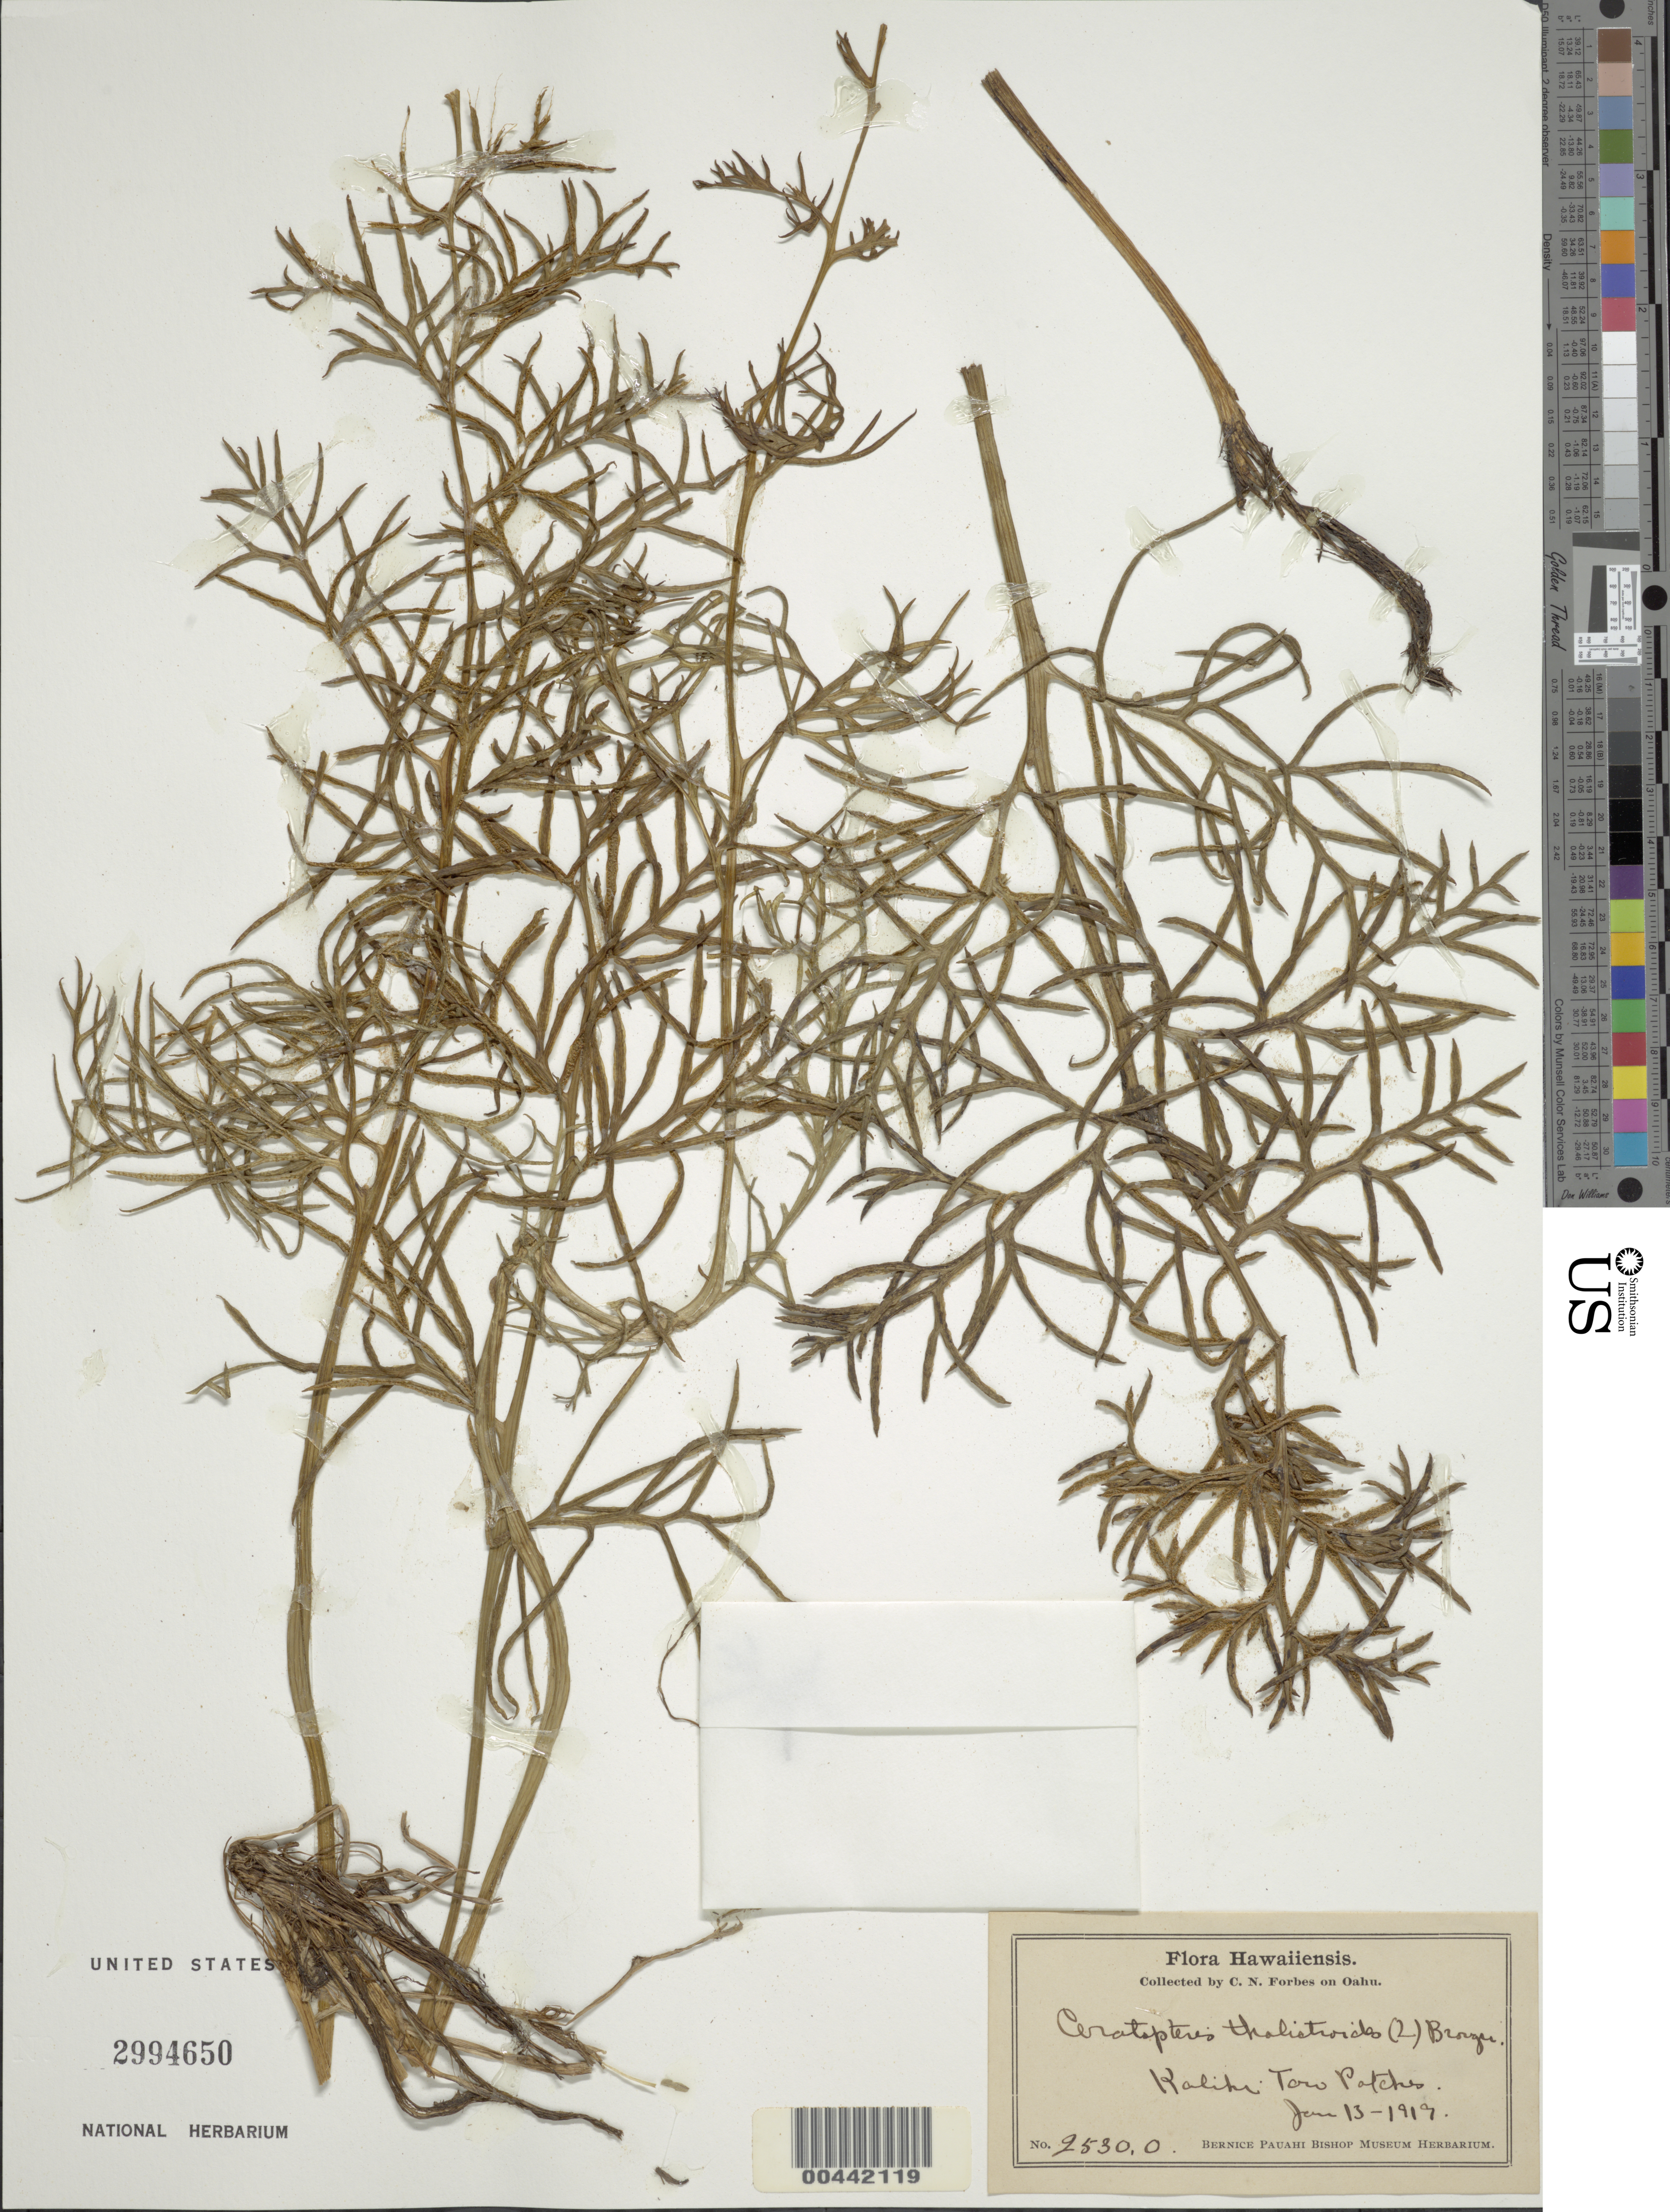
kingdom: Plantae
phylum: Tracheophyta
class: Polypodiopsida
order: Polypodiales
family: Pteridaceae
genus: Ceratopteris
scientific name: Ceratopteris thalictroides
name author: (L.) Brongn.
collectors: C. N. Forbes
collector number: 2530.O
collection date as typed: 13 Jan 1919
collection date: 1919-01-13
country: United States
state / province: Hawaii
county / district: Honolulu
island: Oahu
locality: Kalihi Taro Patches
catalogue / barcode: US 2994650